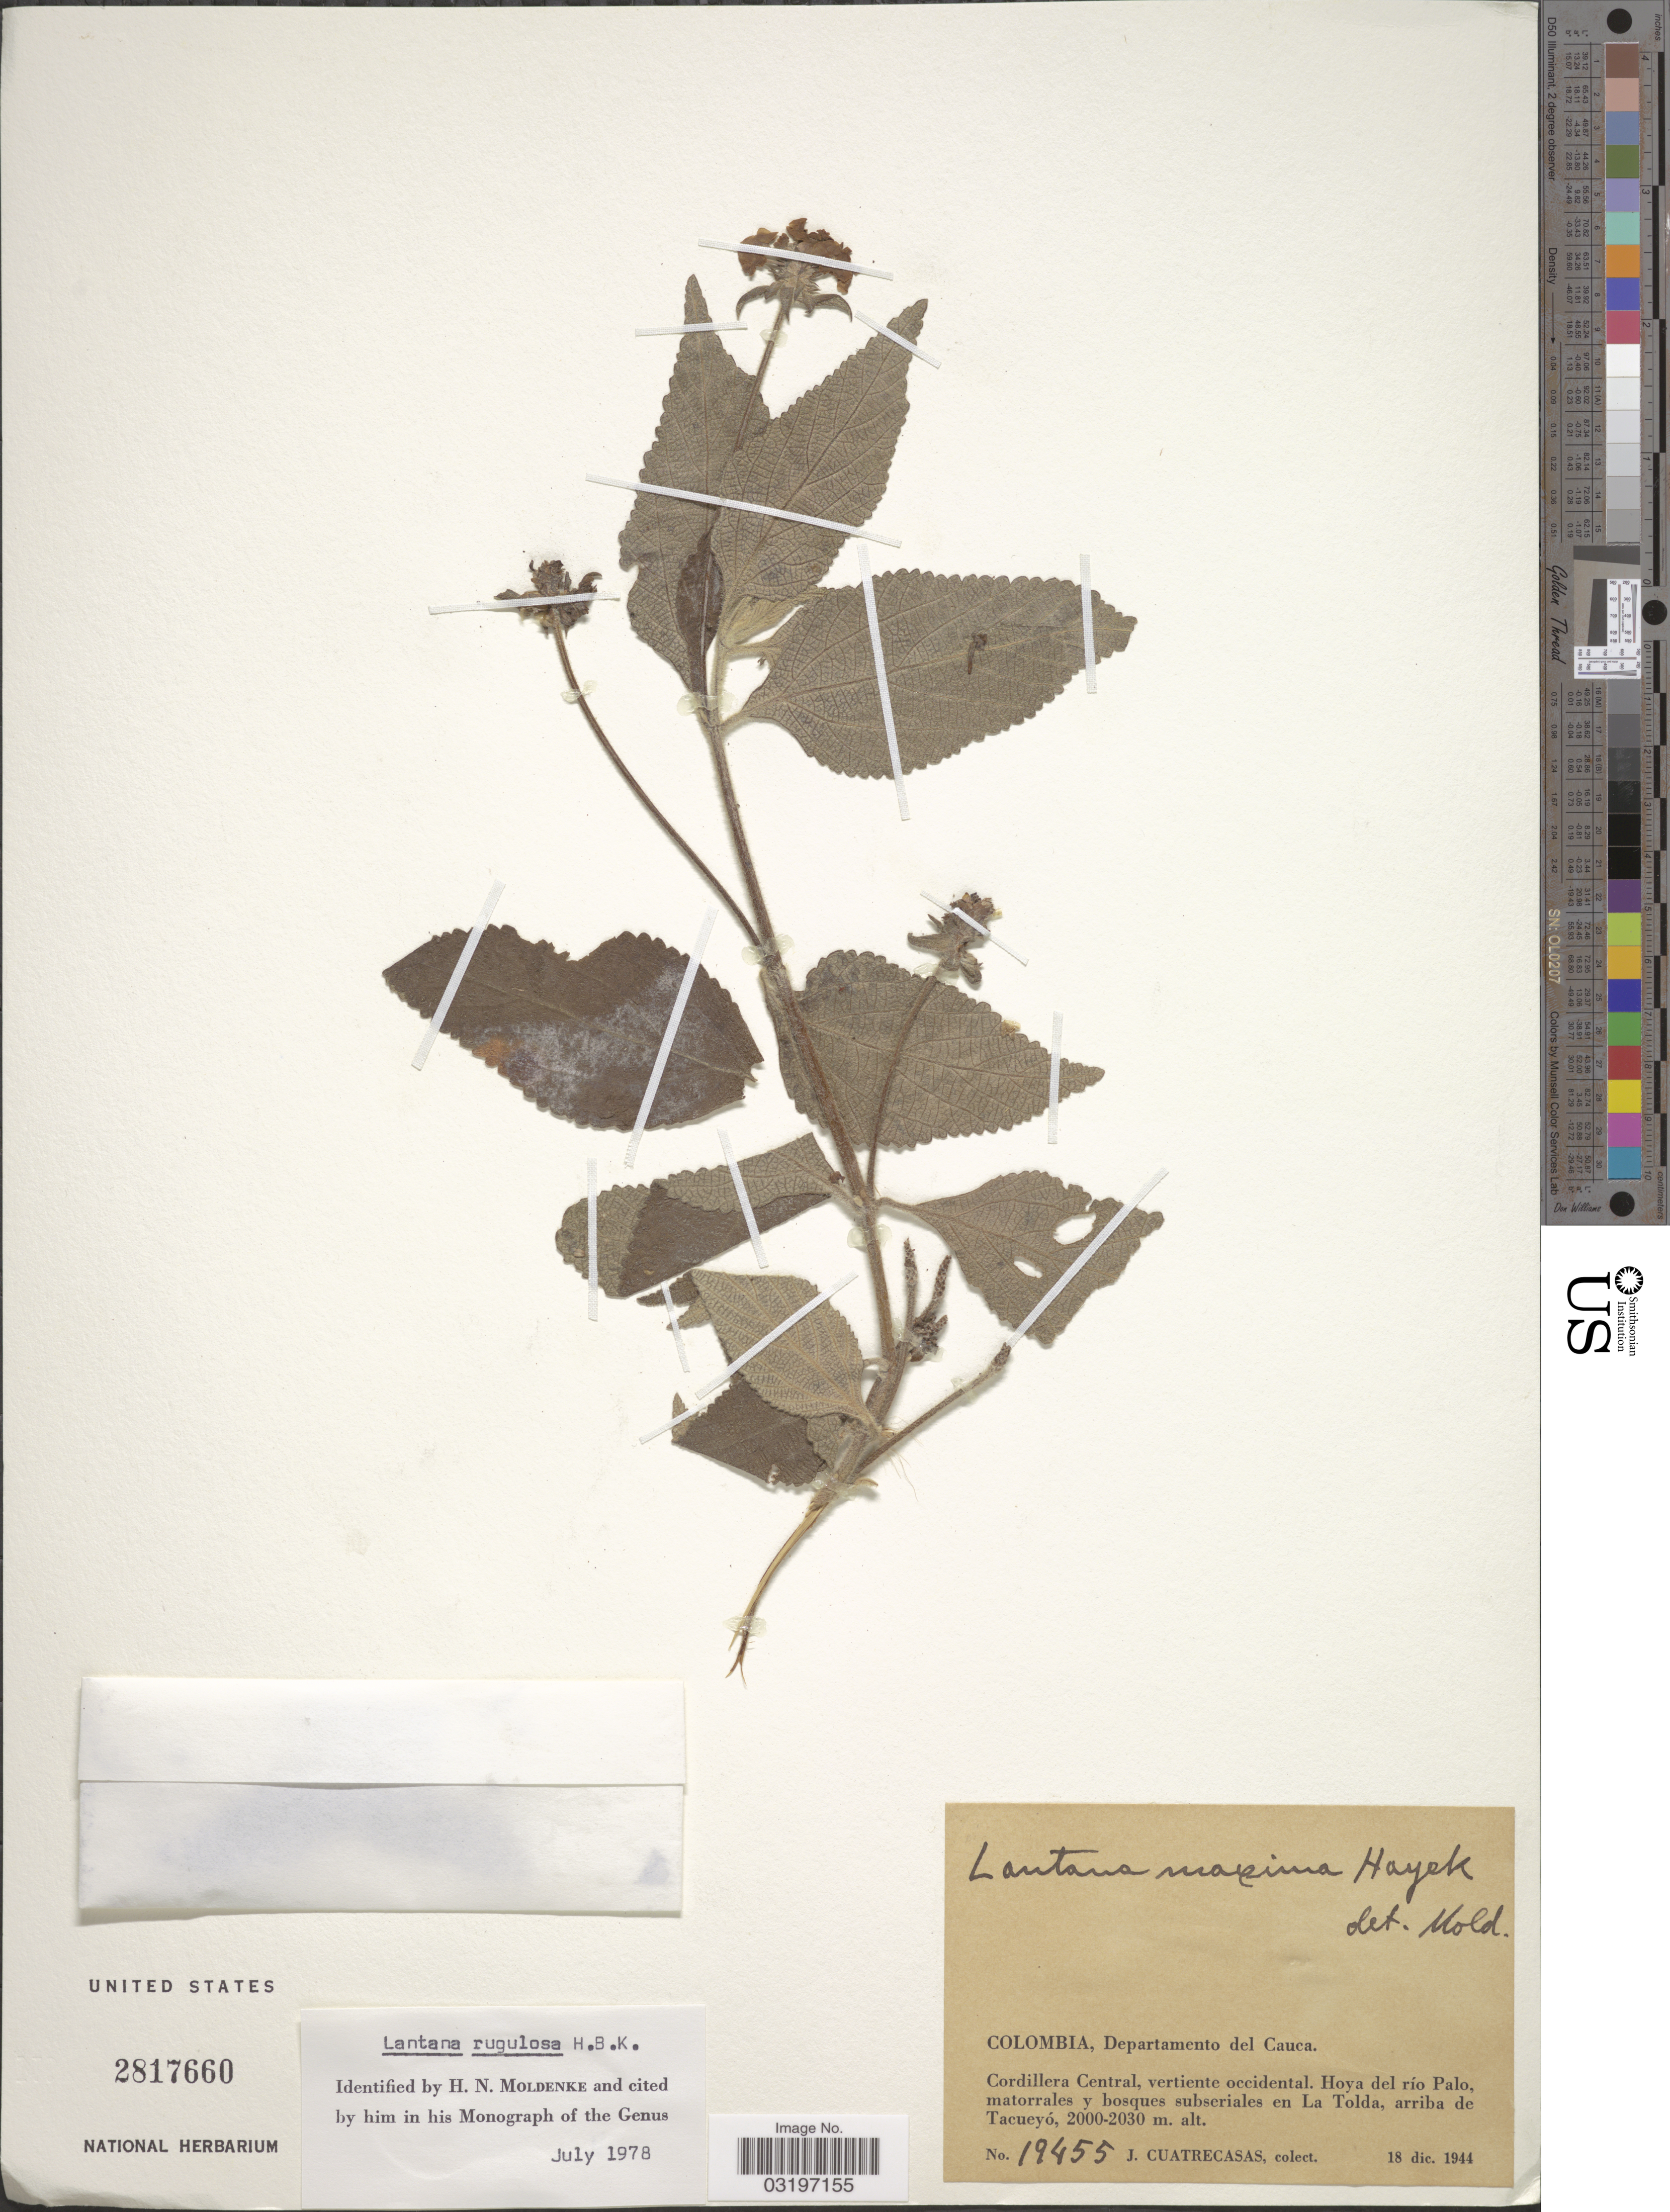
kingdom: Plantae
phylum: Tracheophyta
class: Magnoliopsida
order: Lamiales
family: Verbenaceae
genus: Lantana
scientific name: Lantana rugulosa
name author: Kunth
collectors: J. Cuatrecasas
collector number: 19455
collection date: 1944-12-18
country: Colombia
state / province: Cauca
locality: Departamento del Cauca. Cordillera Central, vertiente occidental. Hoya del río Palo, matorrales y bosques subseriales en La Tolda, arriba de Tacueyó.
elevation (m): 2000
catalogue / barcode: US 2817660